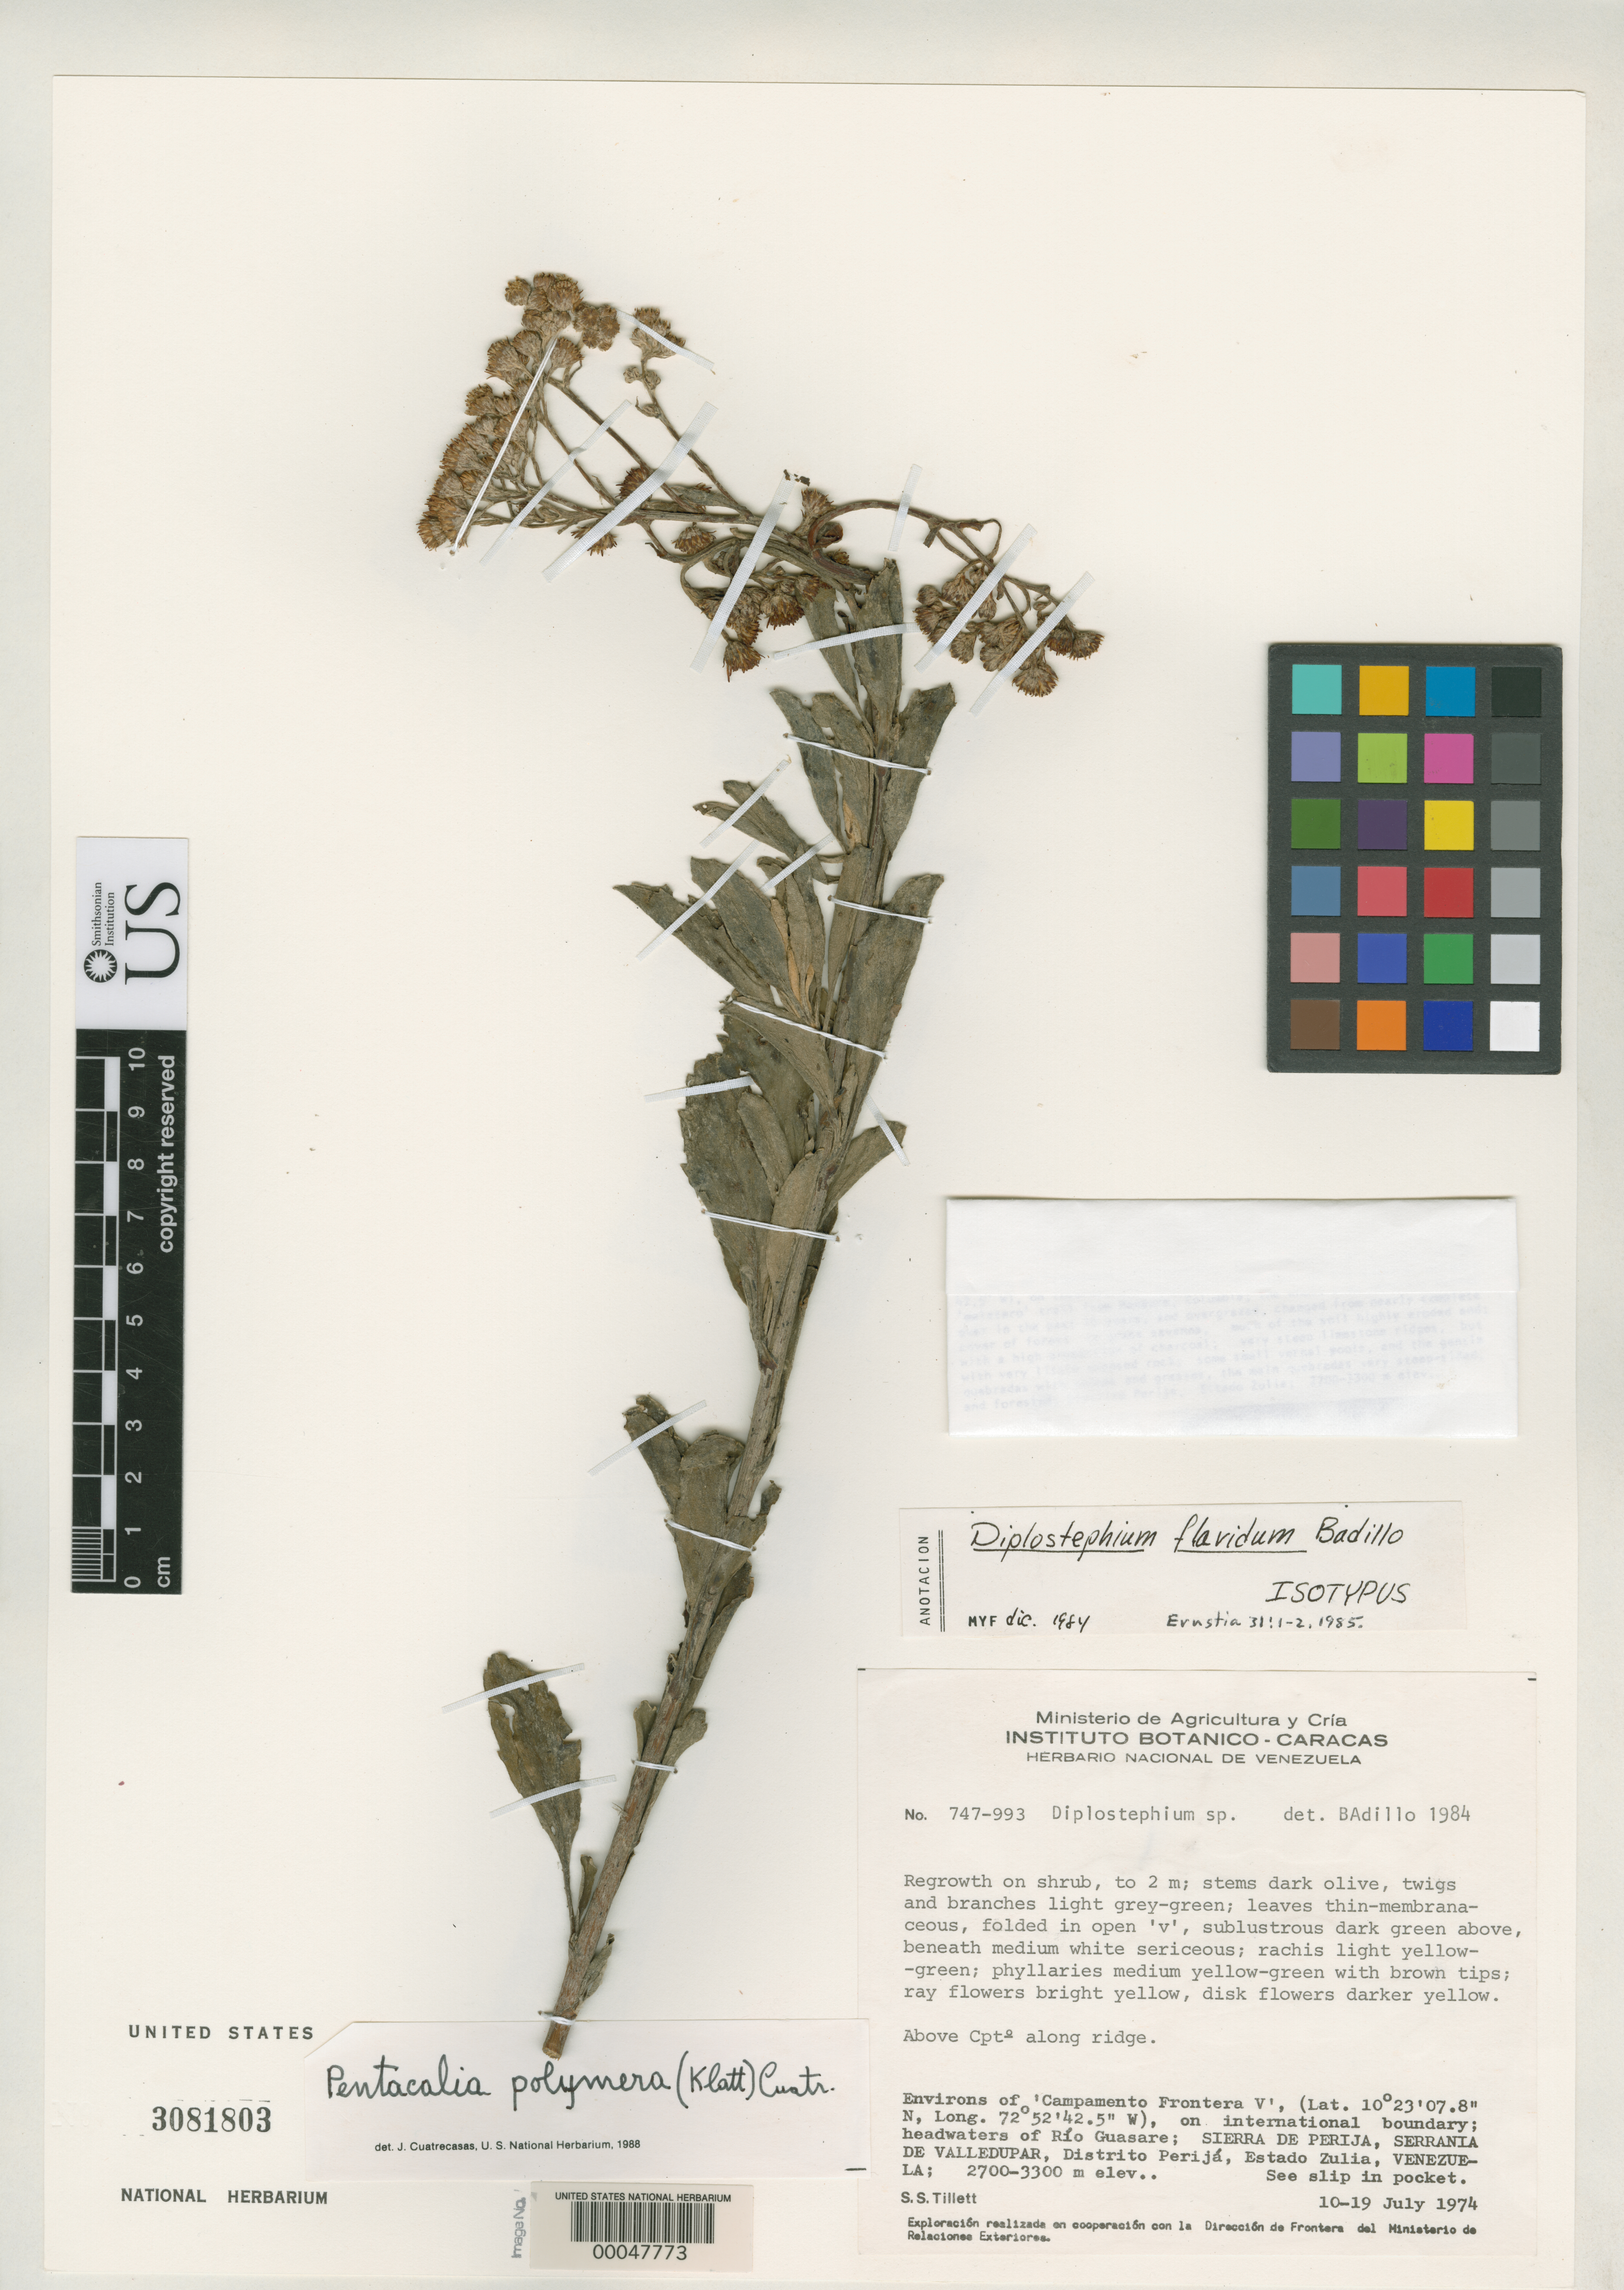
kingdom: Plantae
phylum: Tracheophyta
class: Magnoliopsida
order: Asterales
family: Asteraceae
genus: Diplostephium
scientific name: Diplostephium flavidum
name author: V.M. Badillo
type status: Isotype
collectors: S. S. Tillett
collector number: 747-993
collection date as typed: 10 Jul 1974 to 19 Jul 1974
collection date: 1974-07-10/1974-07-19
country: Venezuela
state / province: Zulia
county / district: Machiques de Perijá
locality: Environs of 'Campamento Frontera V' on inter. bound., headwaters of Rio Guasare; Sierra de Perija, Serrania de Valledupar.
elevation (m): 2700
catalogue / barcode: US 3081803